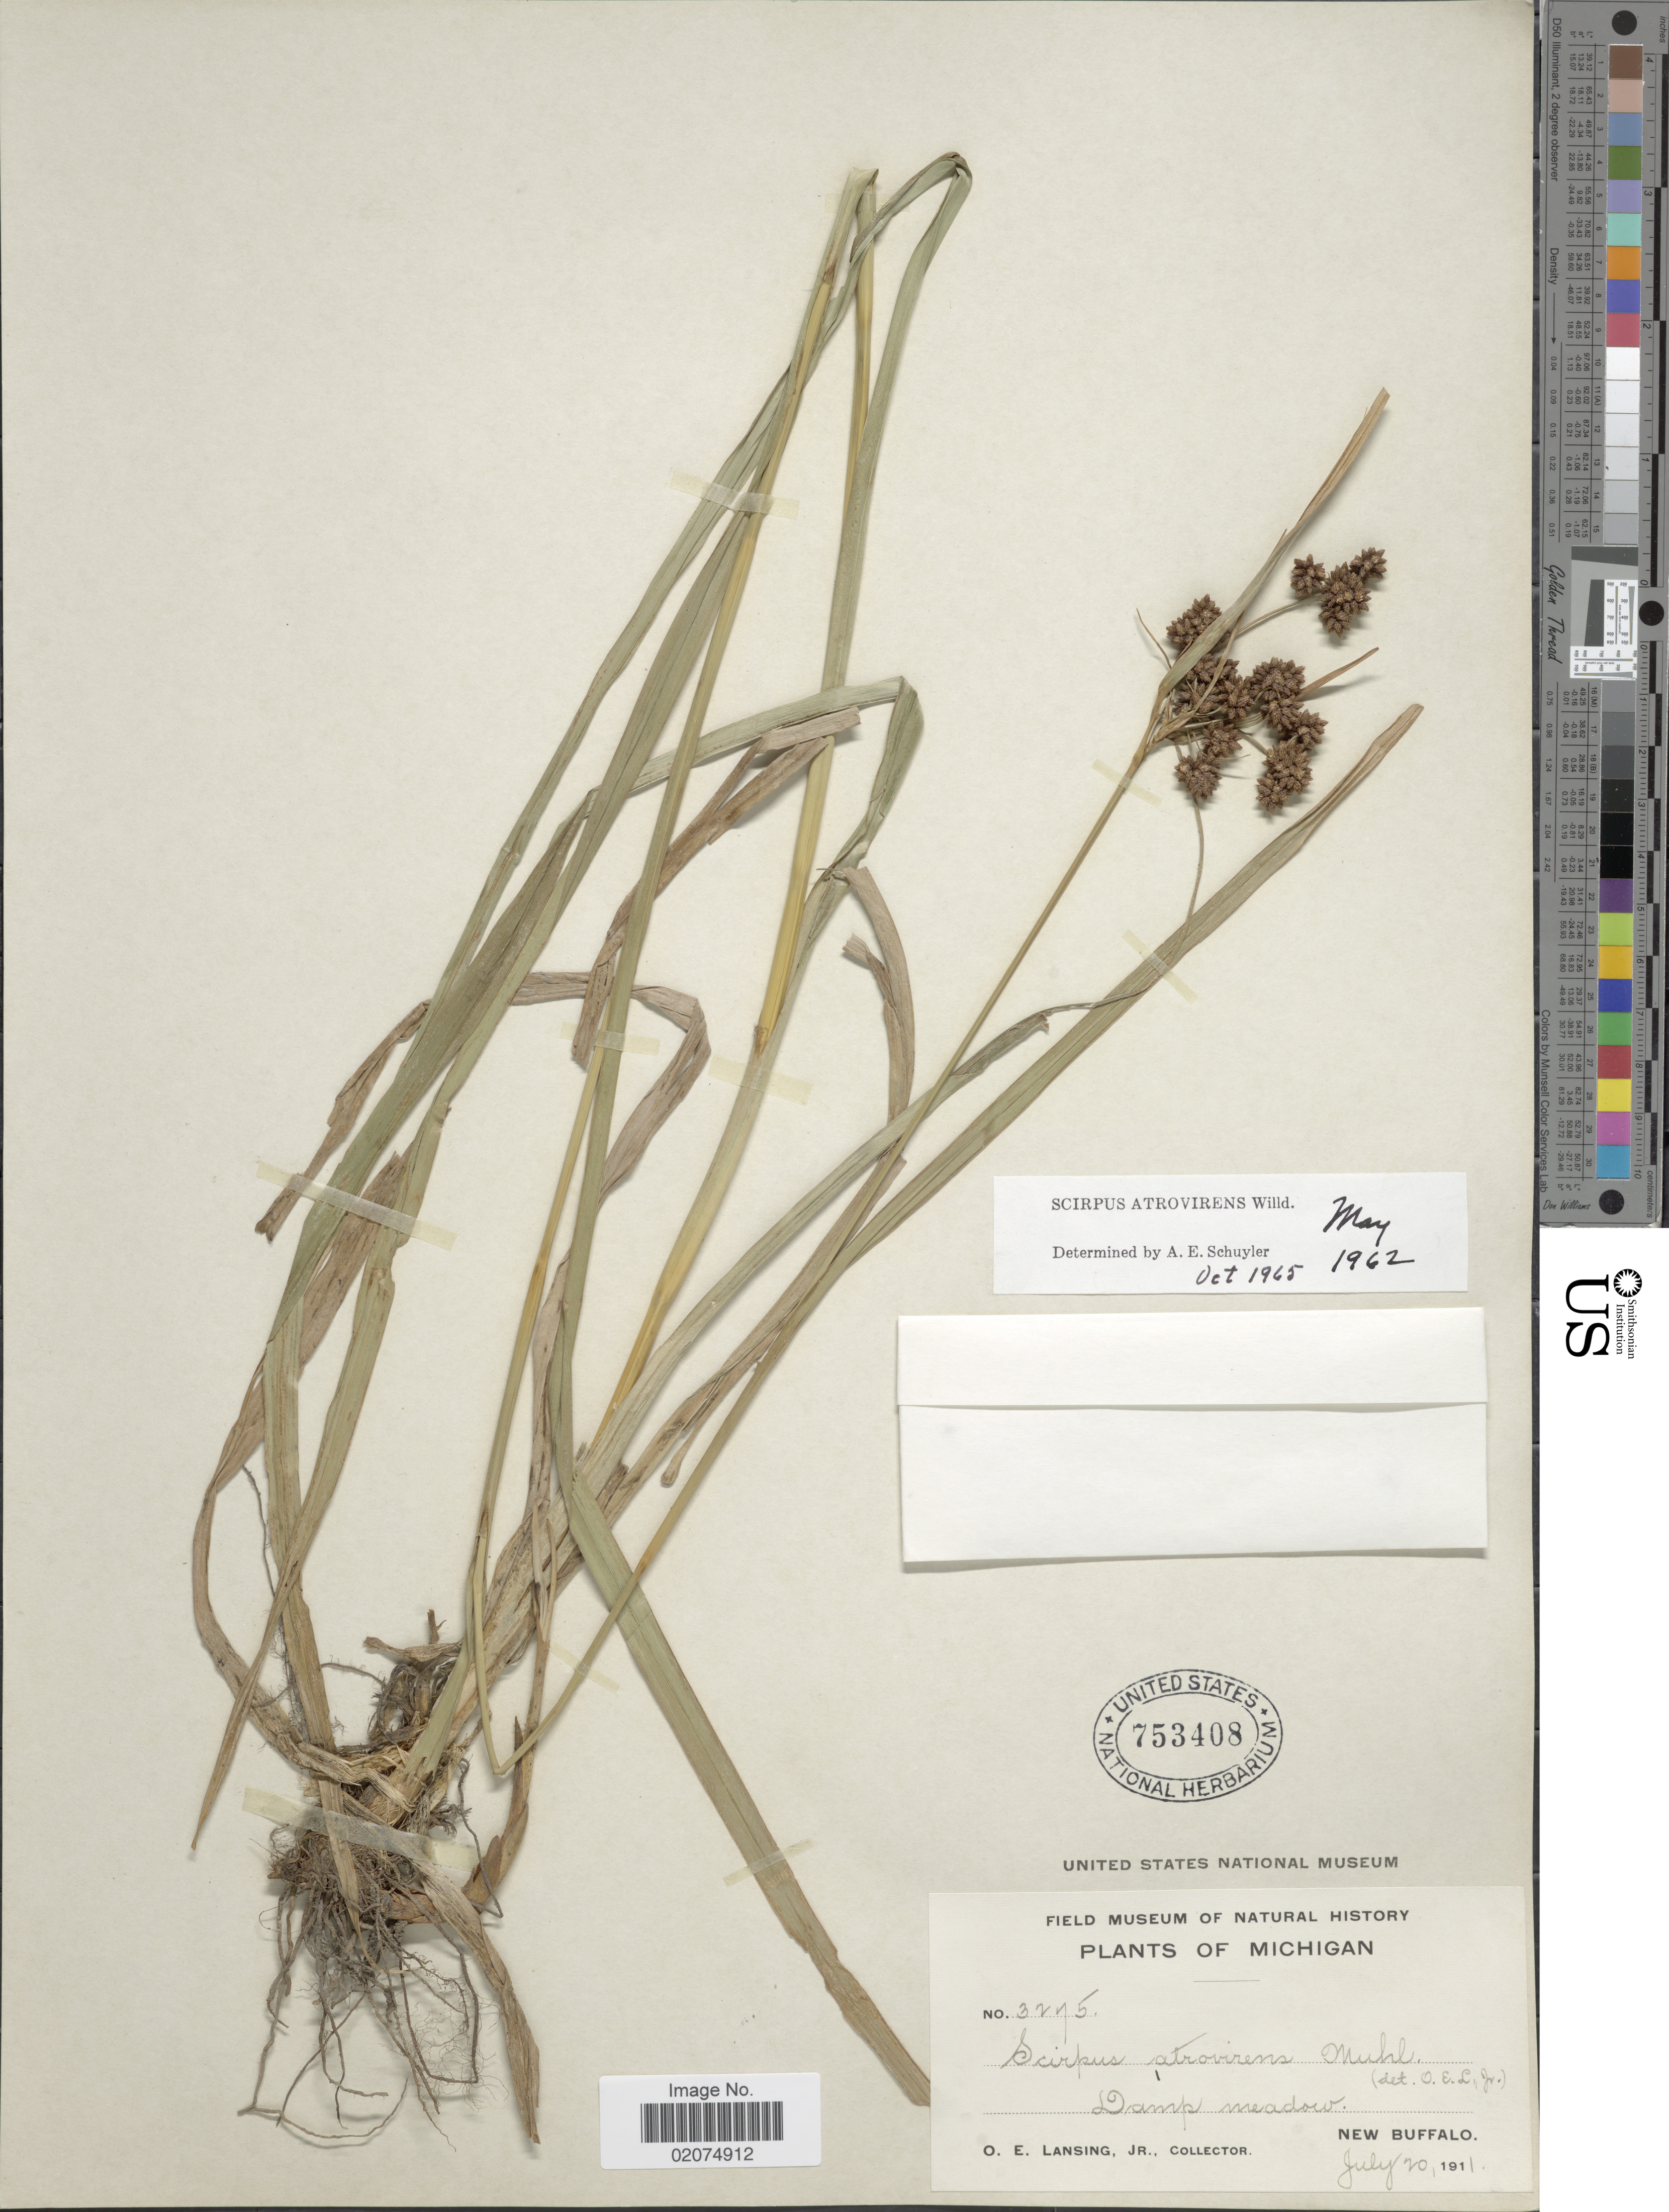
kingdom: Plantae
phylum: Tracheophyta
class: Liliopsida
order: Poales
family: Cyperaceae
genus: Scirpus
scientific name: Scirpus atrovirens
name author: Willd.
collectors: O. Lansing Jr.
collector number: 3275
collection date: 1911-07-20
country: United States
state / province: Michigan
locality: New Buffalo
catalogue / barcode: US 753408